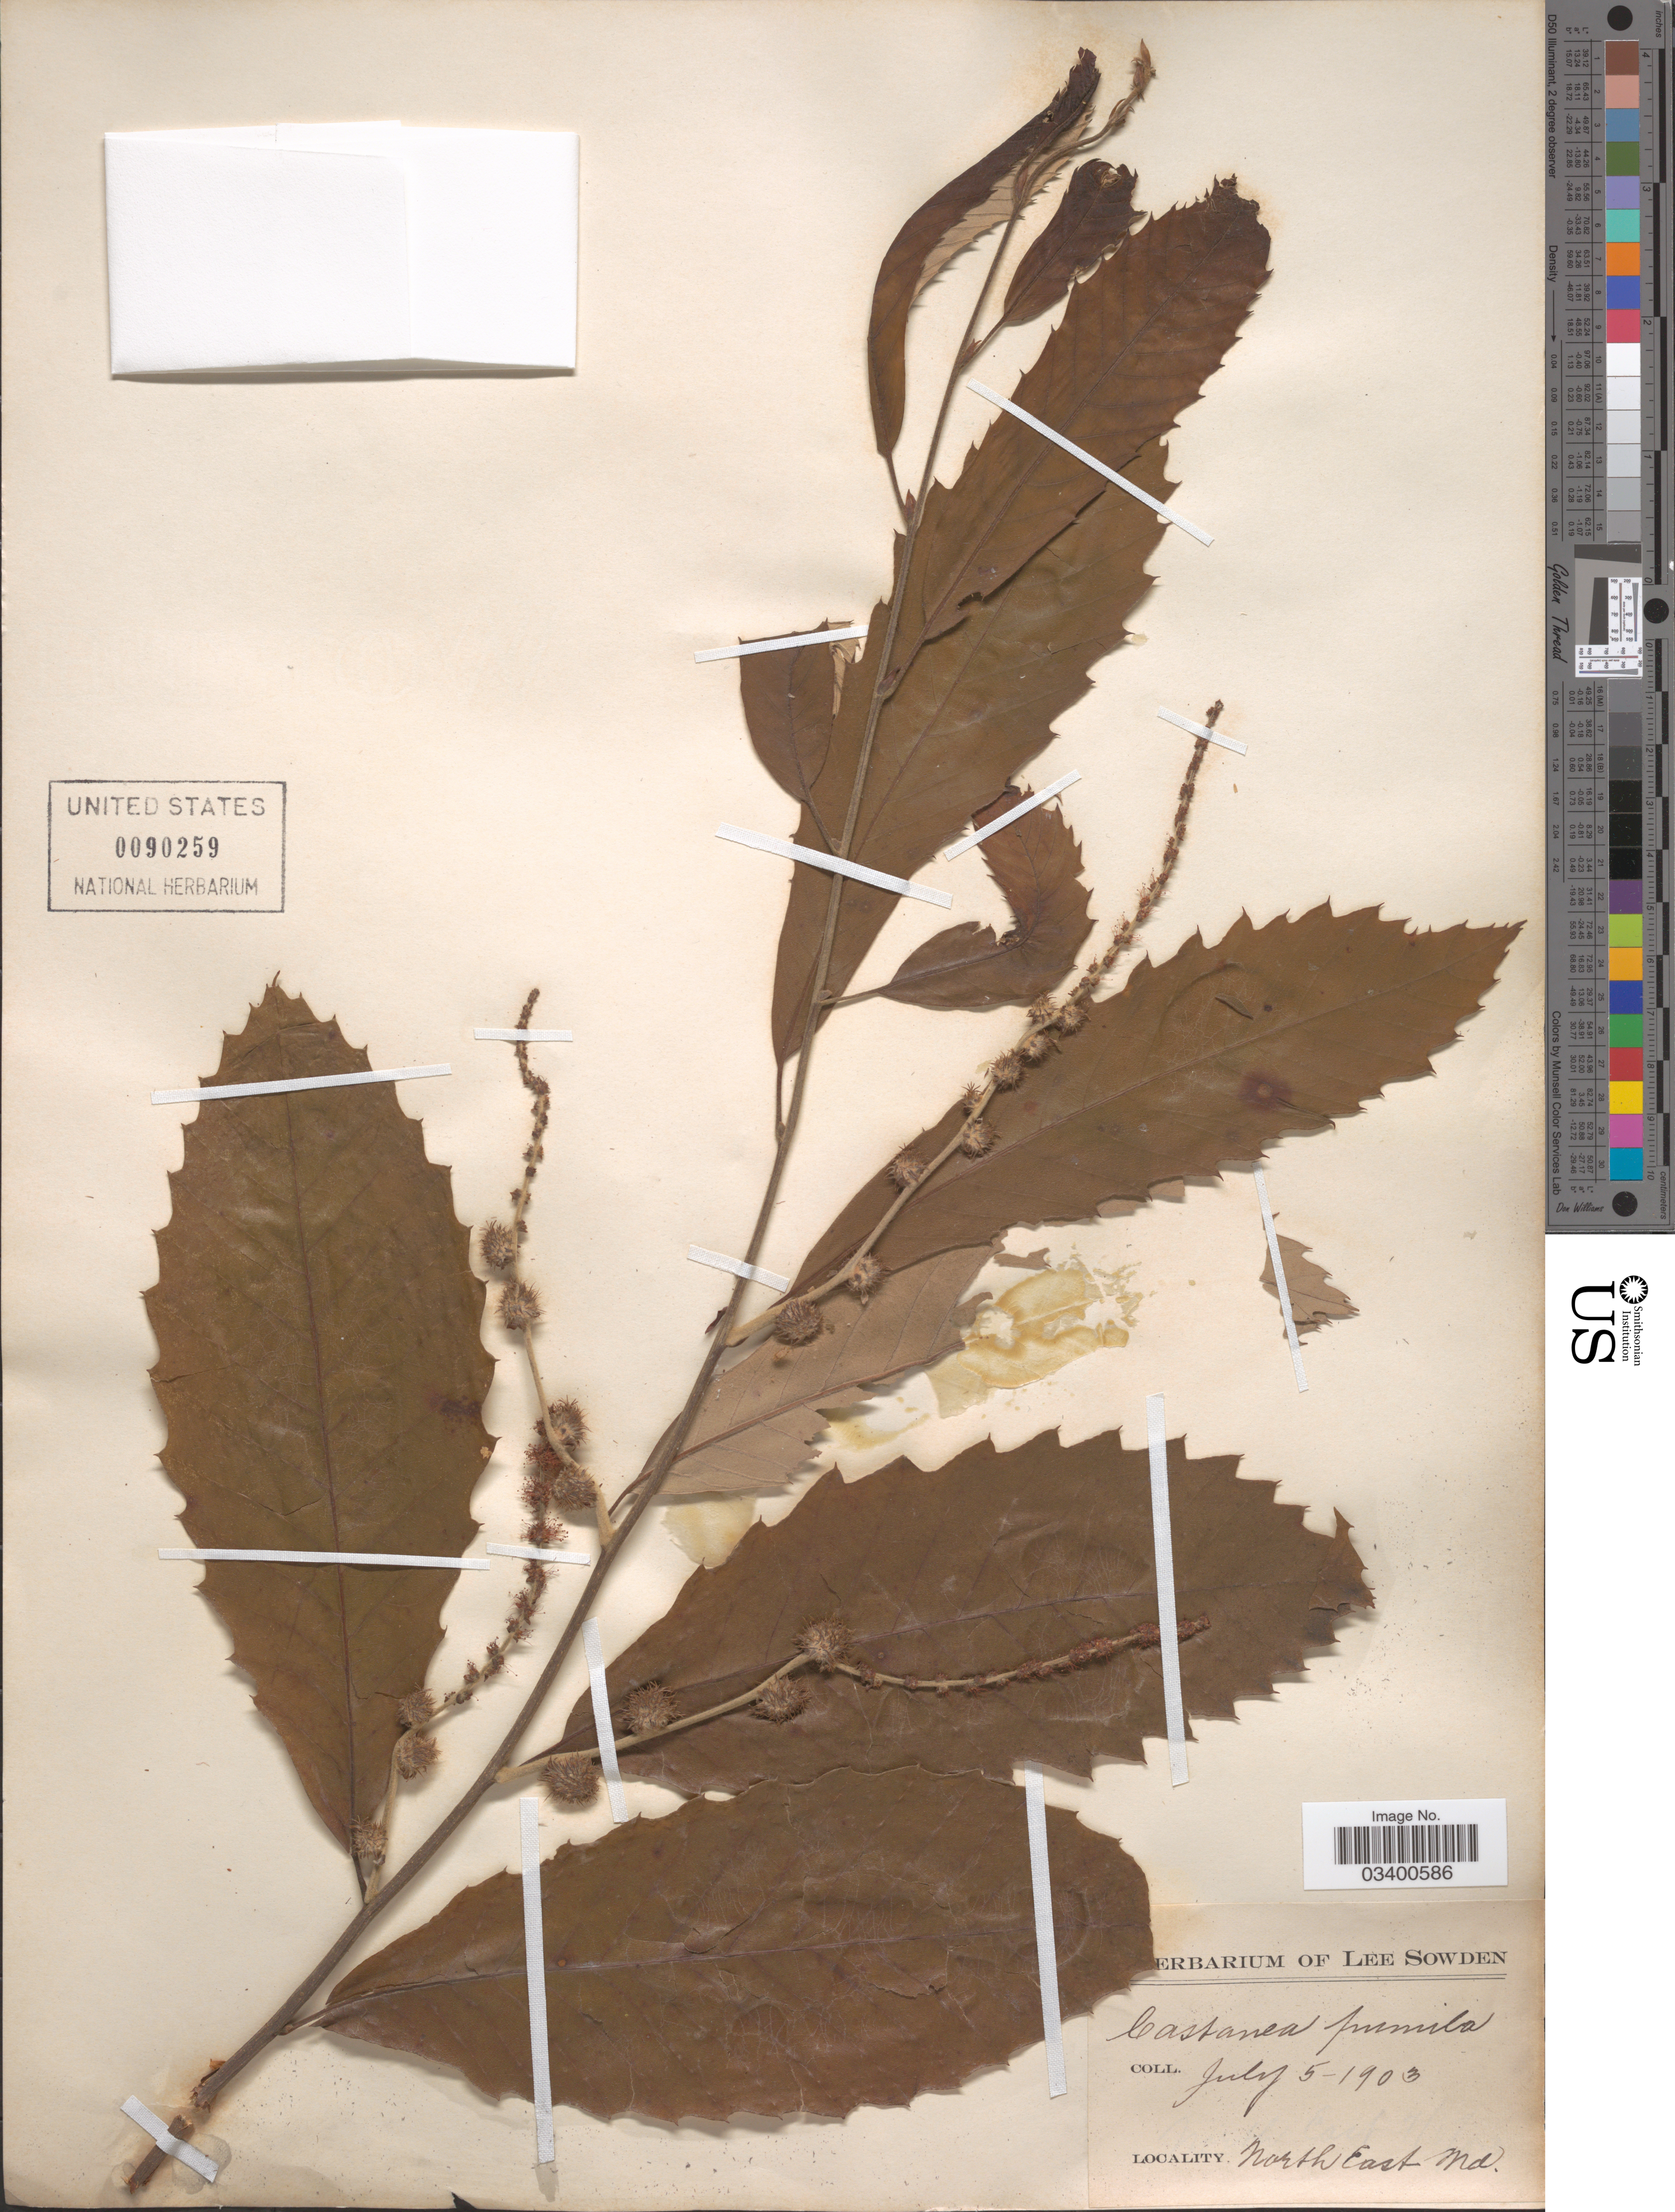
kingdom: Plantae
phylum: Tracheophyta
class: Magnoliopsida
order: Fagales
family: Fagaceae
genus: Castanea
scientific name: Castanea pumila var. pumila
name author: (L.) Mill.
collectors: ex. herb. Lee Sowden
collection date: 1903-07-05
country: United States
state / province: Maryland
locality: North East Md.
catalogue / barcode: US 90259